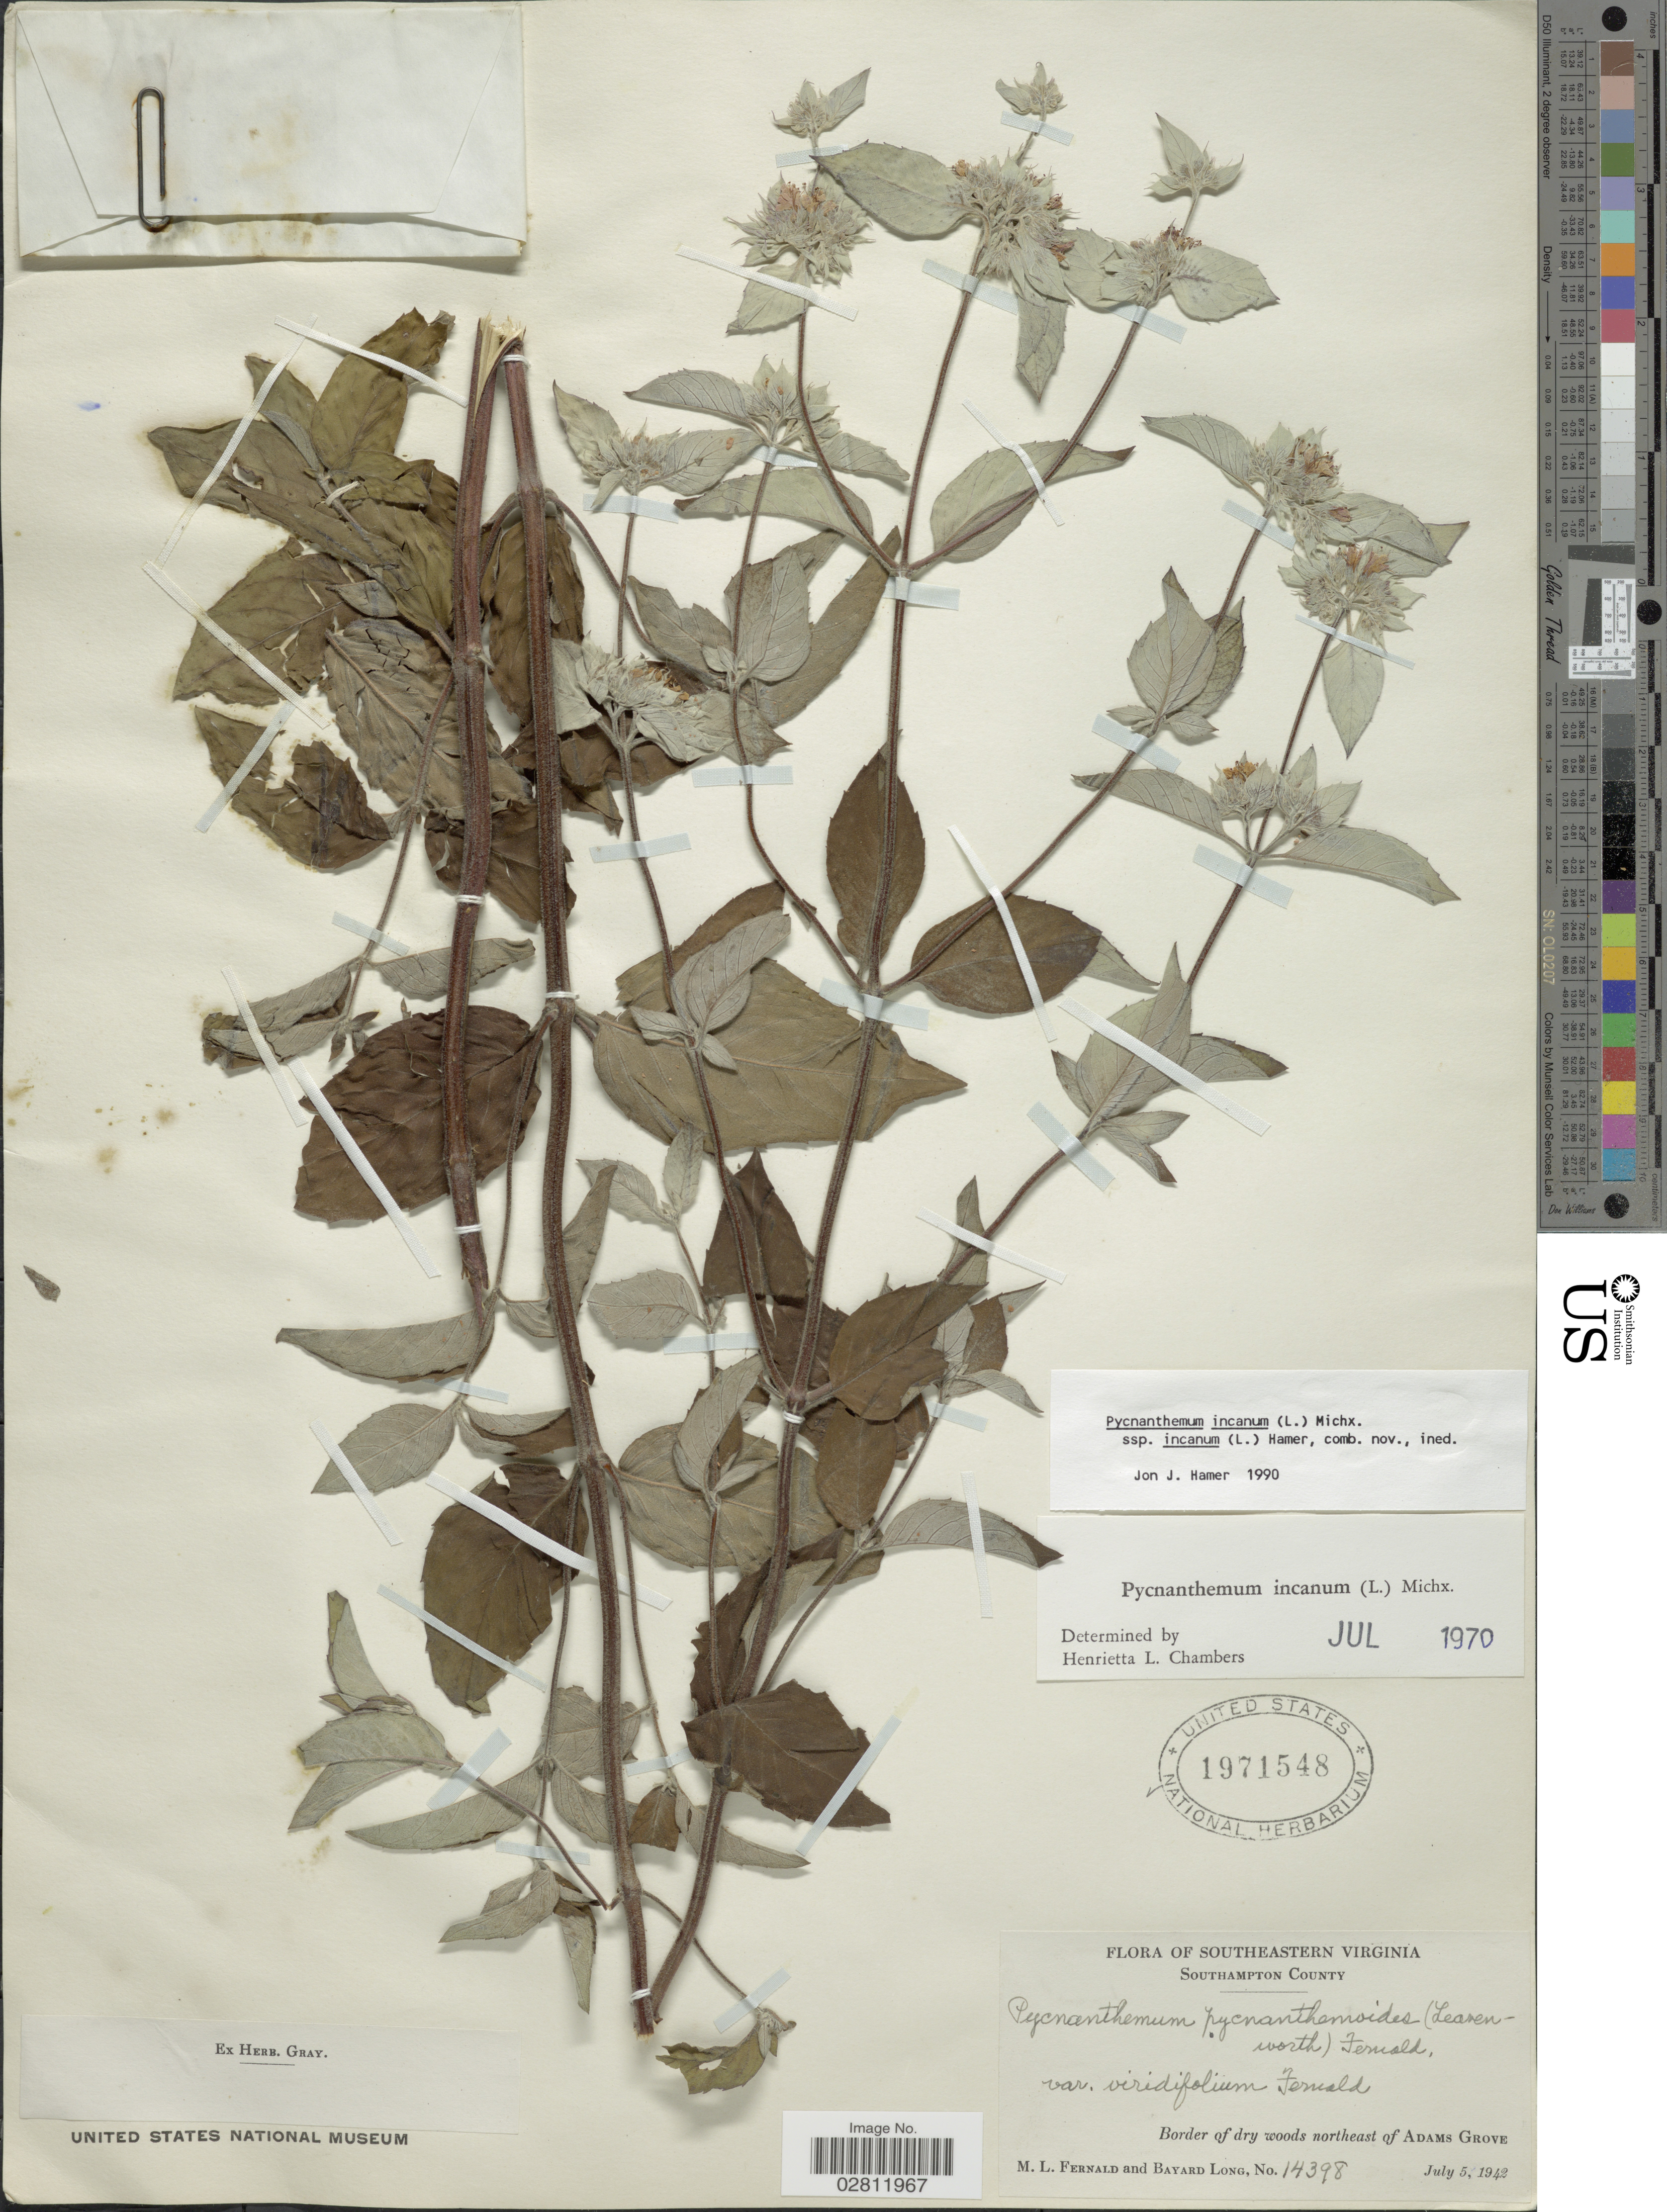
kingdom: Plantae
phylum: Tracheophyta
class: Magnoliopsida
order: Lamiales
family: Lamiaceae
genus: Pycnanthemum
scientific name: Pycnanthemum incanum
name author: (L.) Michx.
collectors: M. L. Fernald & B. Long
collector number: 14398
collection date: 1942-07-05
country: United States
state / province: Virginia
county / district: Southampton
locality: Southeastern Virginia. Southampton County. Border of dry woods northeast of Adams Grove.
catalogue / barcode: US 1971548